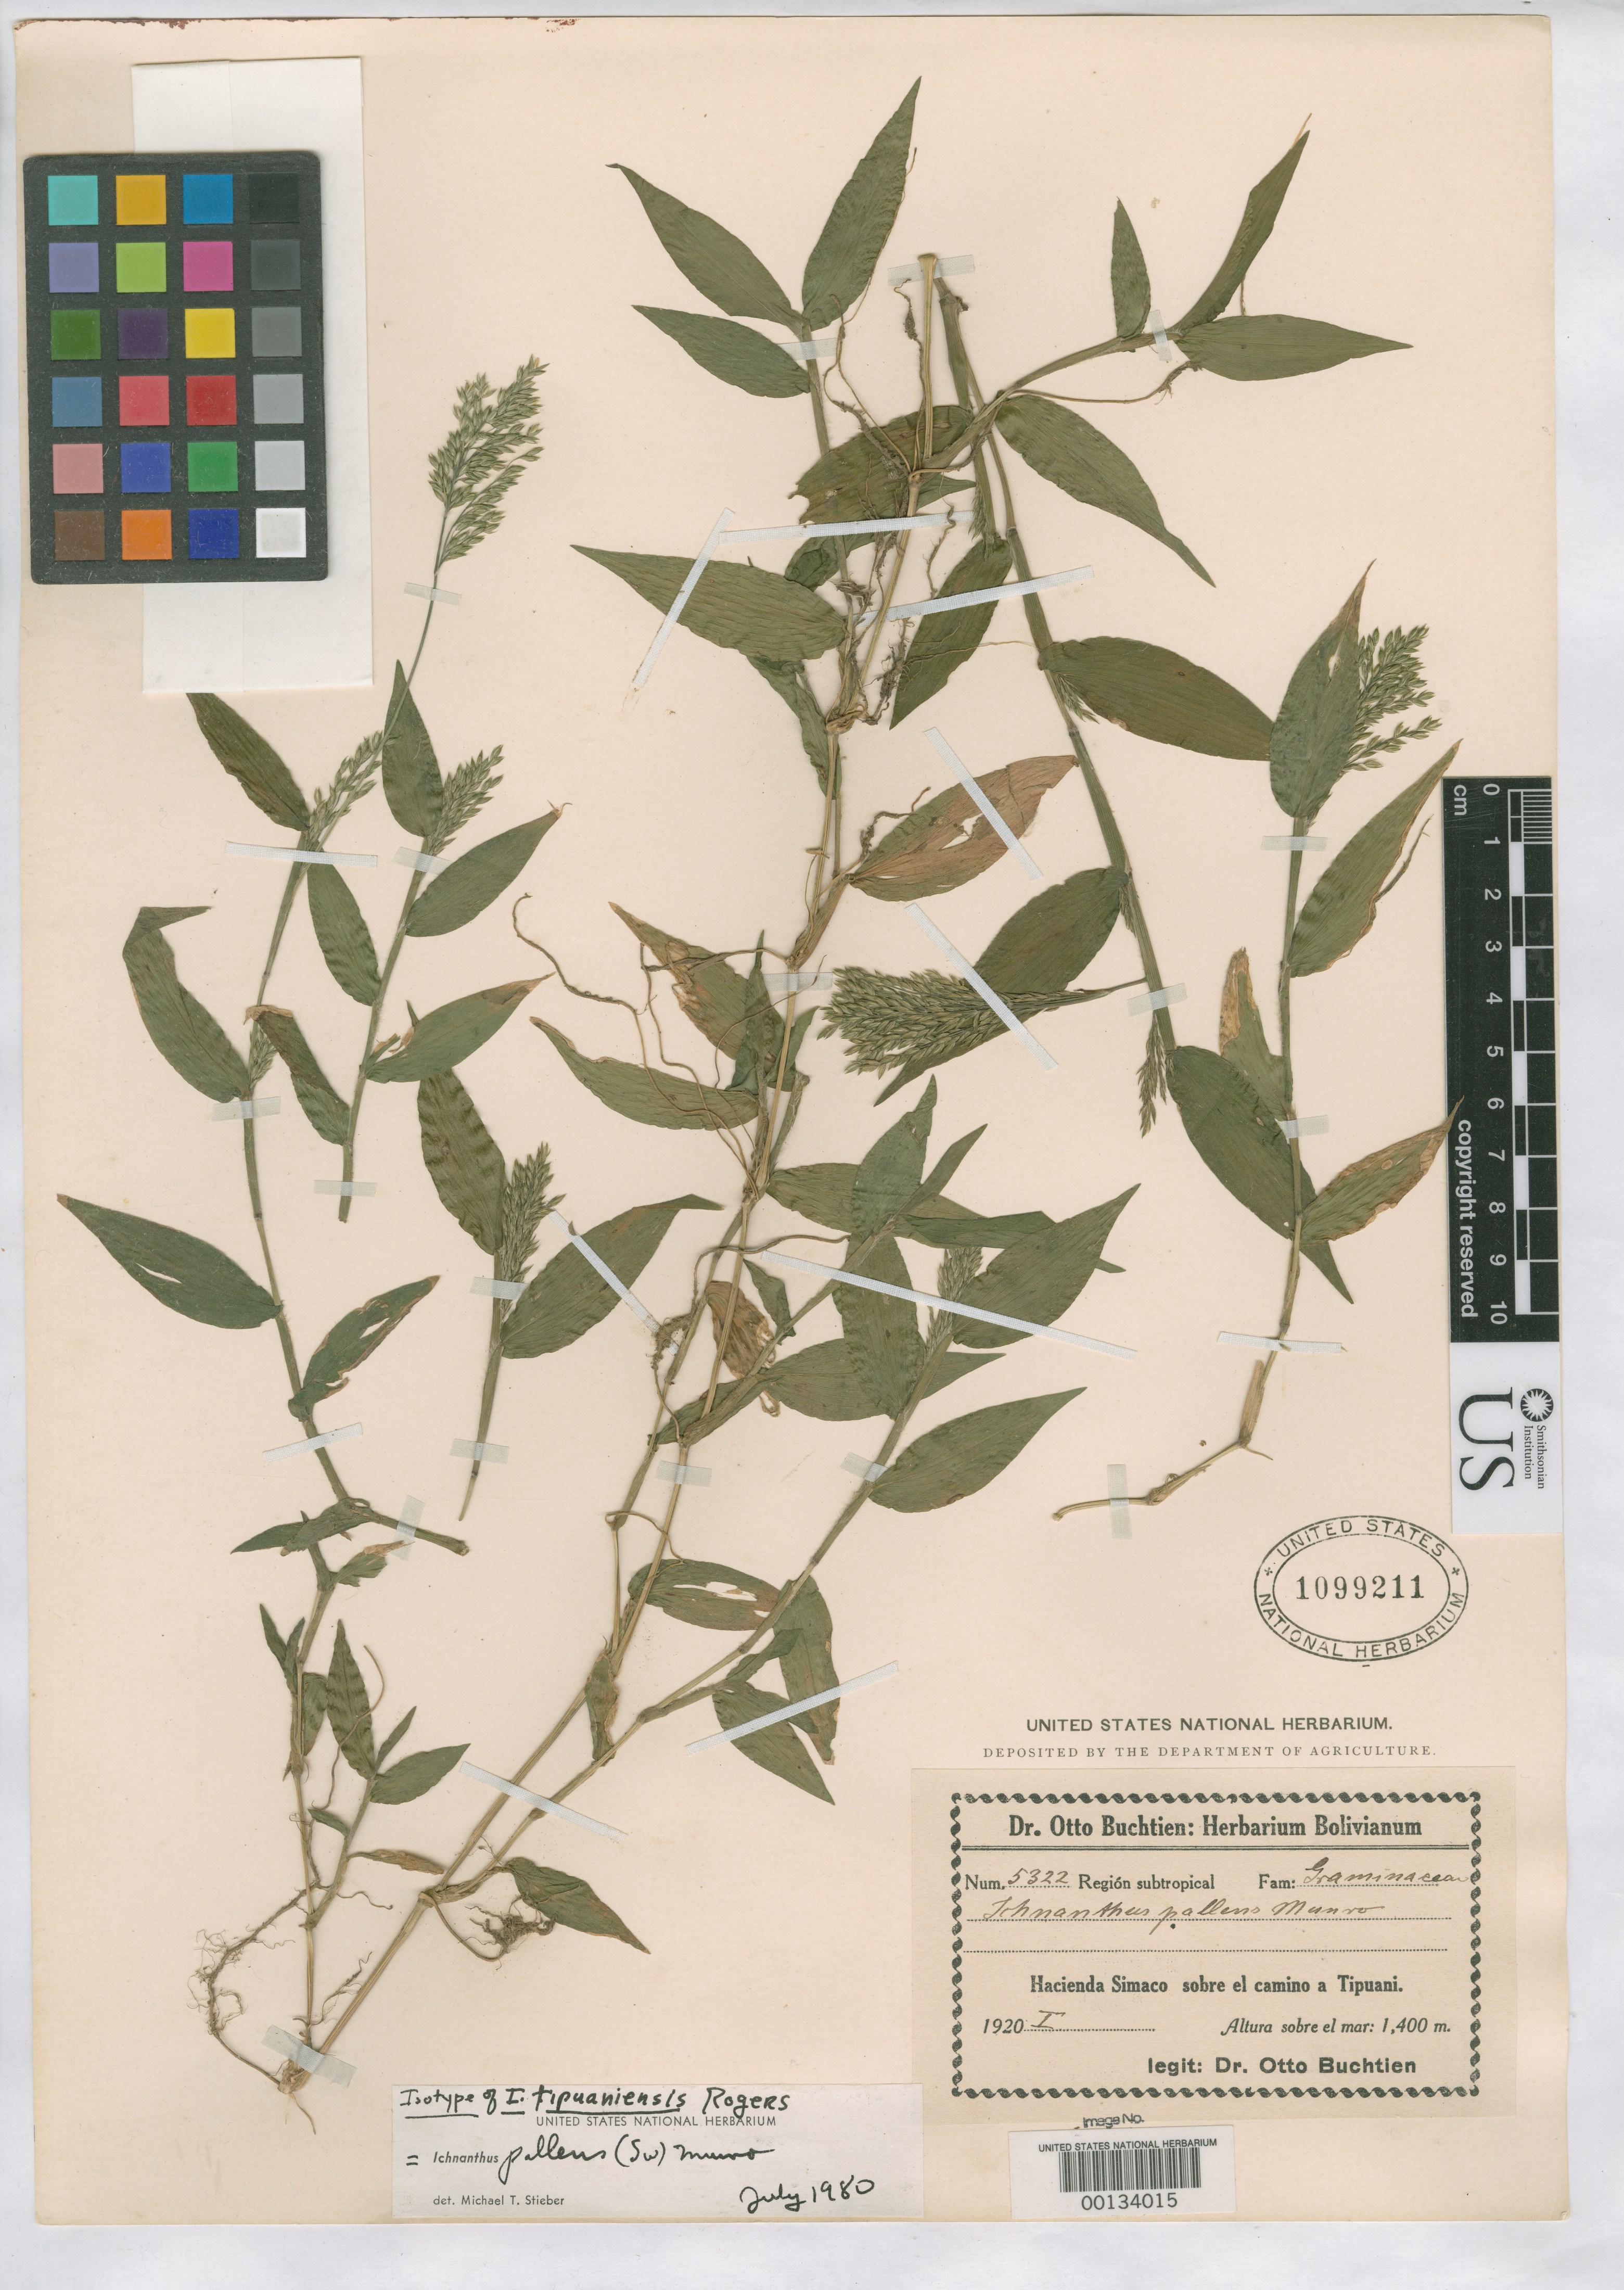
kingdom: Plantae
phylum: Tracheophyta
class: Liliopsida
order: Poales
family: Poaceae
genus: Ichnanthus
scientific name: Ichnanthus tipuaniensis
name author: K.E. Rogers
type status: Isotype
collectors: O. Buchtien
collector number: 5322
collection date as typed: Jan 1920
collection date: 1920-01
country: Bolivia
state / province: La Paz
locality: Hacienda Simaco sobre el camino a Tipuani.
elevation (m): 1400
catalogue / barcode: US 1099211